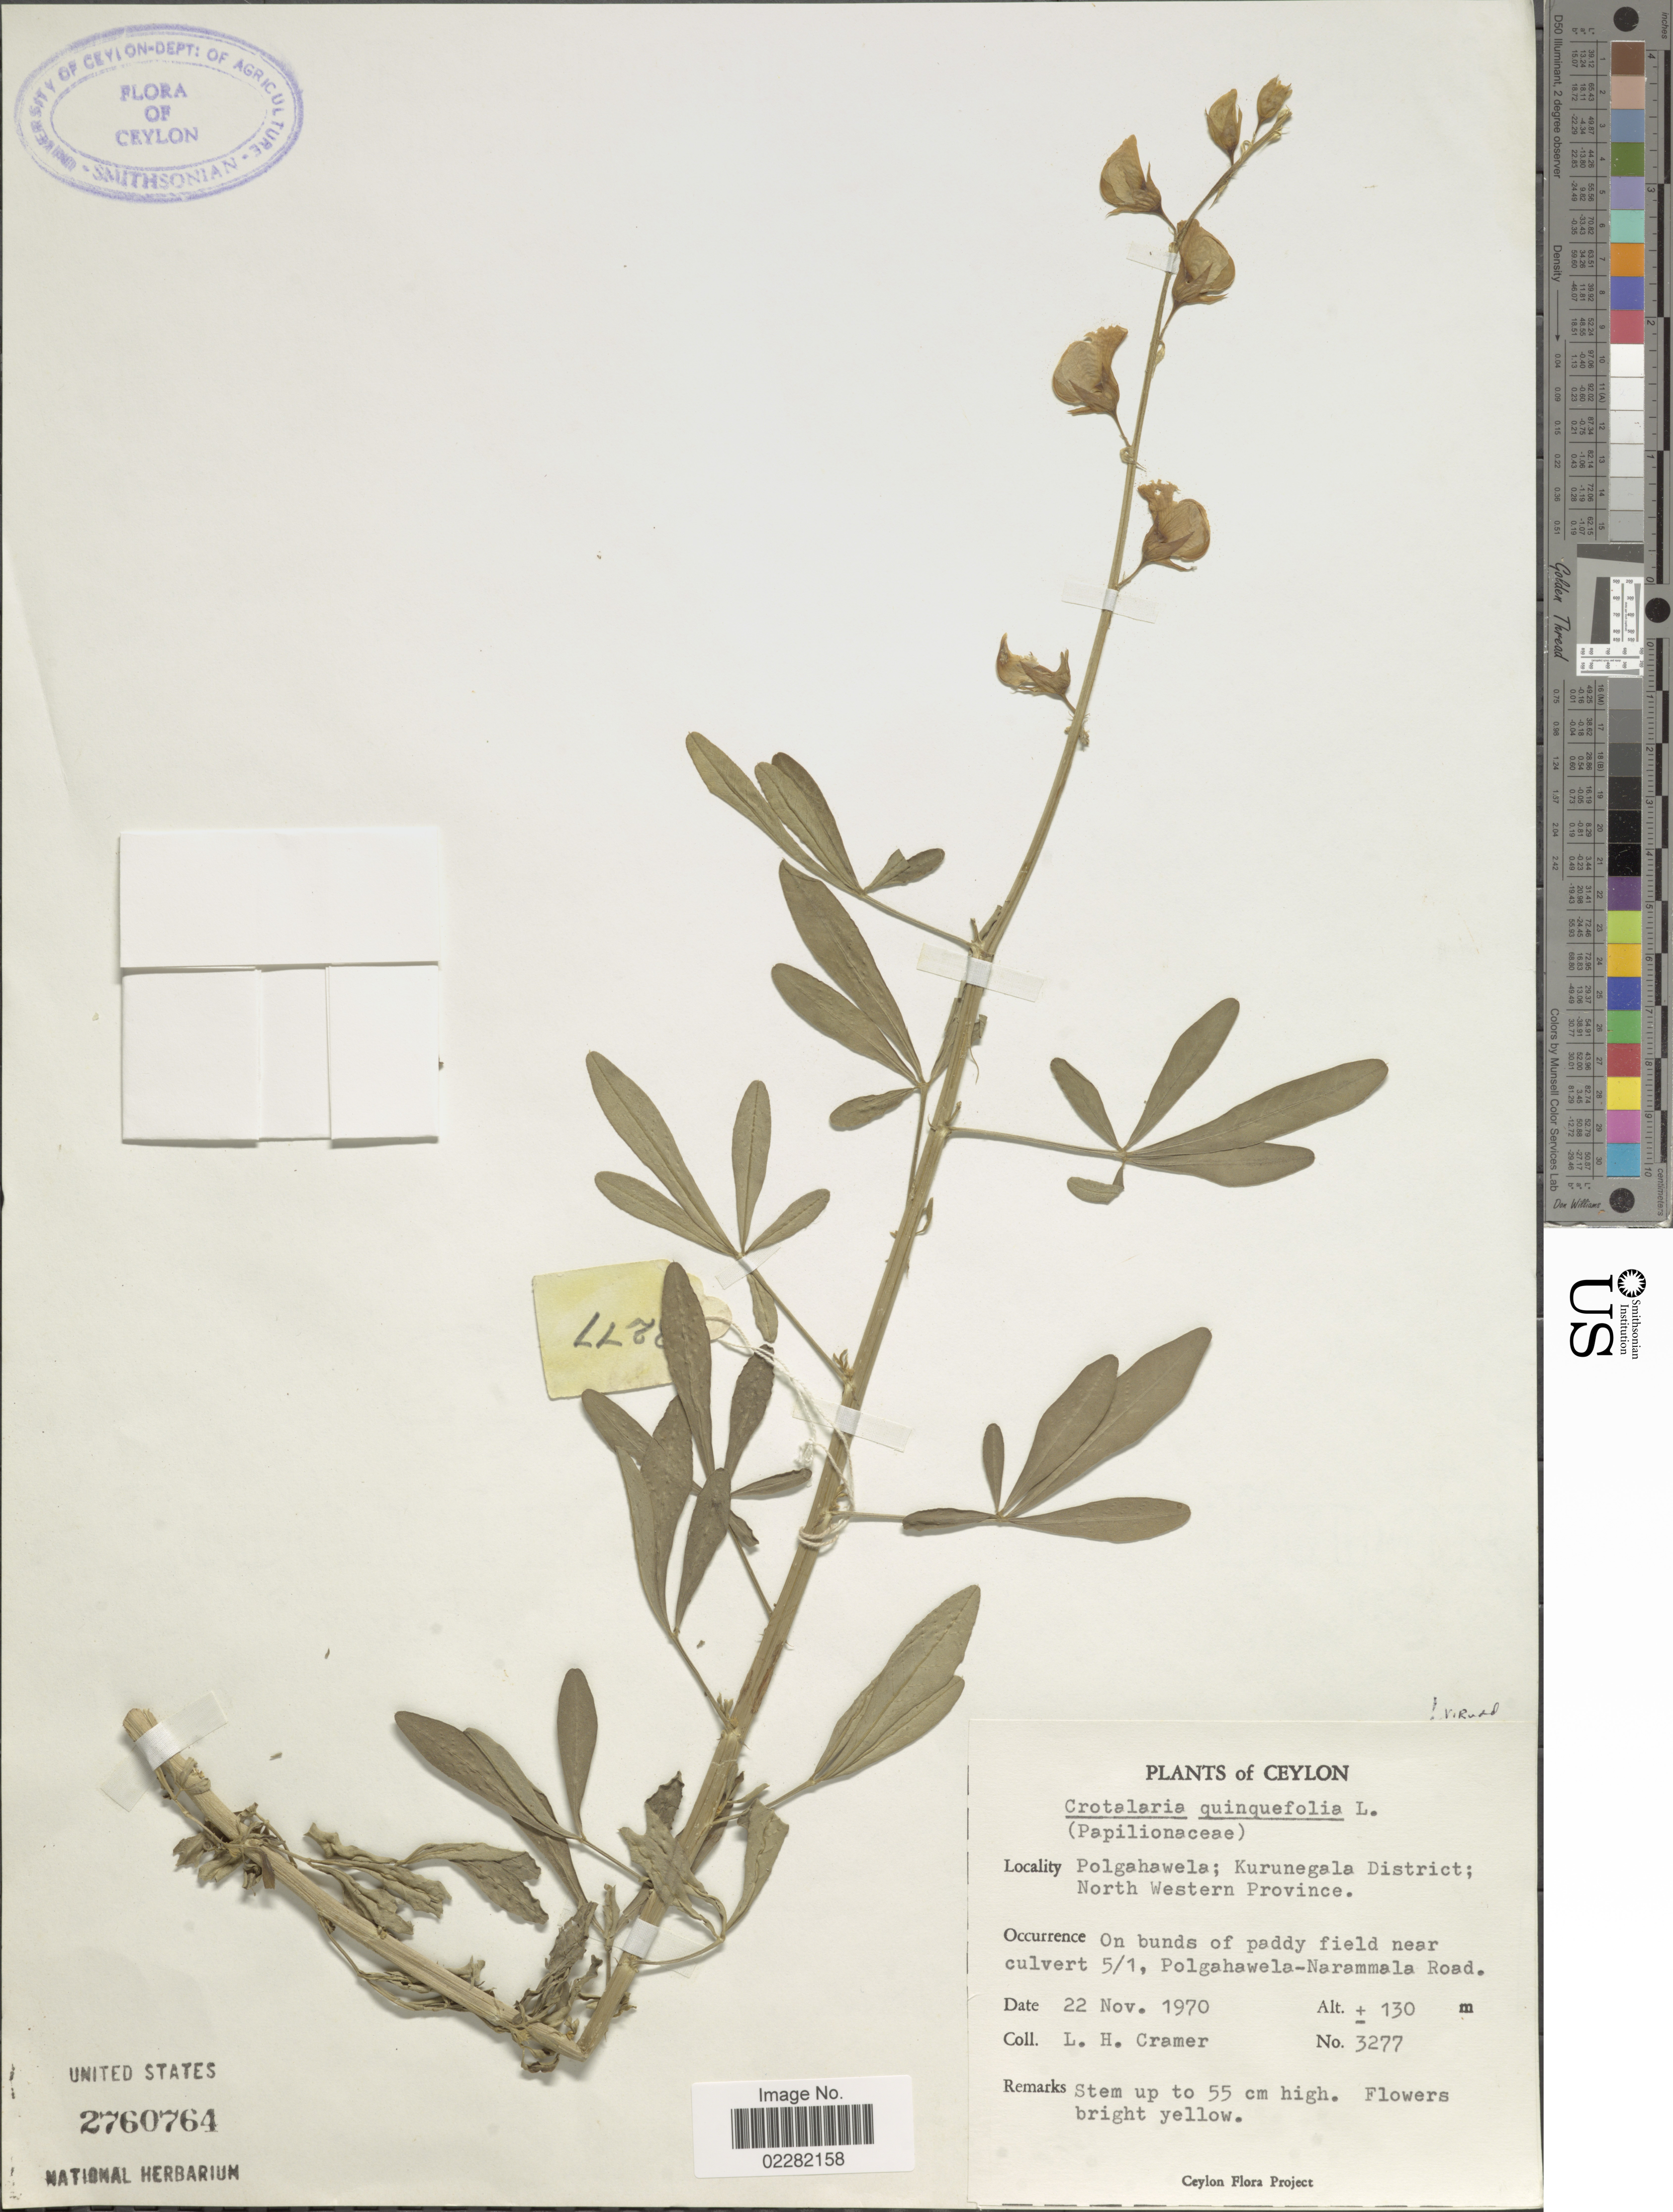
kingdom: Plantae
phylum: Tracheophyta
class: Magnoliopsida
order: Fabales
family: Fabaceae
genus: Crotalaria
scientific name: Crotalaria quinquefolia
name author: L.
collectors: L. H. Cramer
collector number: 3277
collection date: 1970-11-22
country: Sri Lanka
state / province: North Western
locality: Ceylon, Polgahawela; Kurunegala District, near culvert 5/1 Polgahawela-Narammala Road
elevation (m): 130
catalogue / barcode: US 2760764